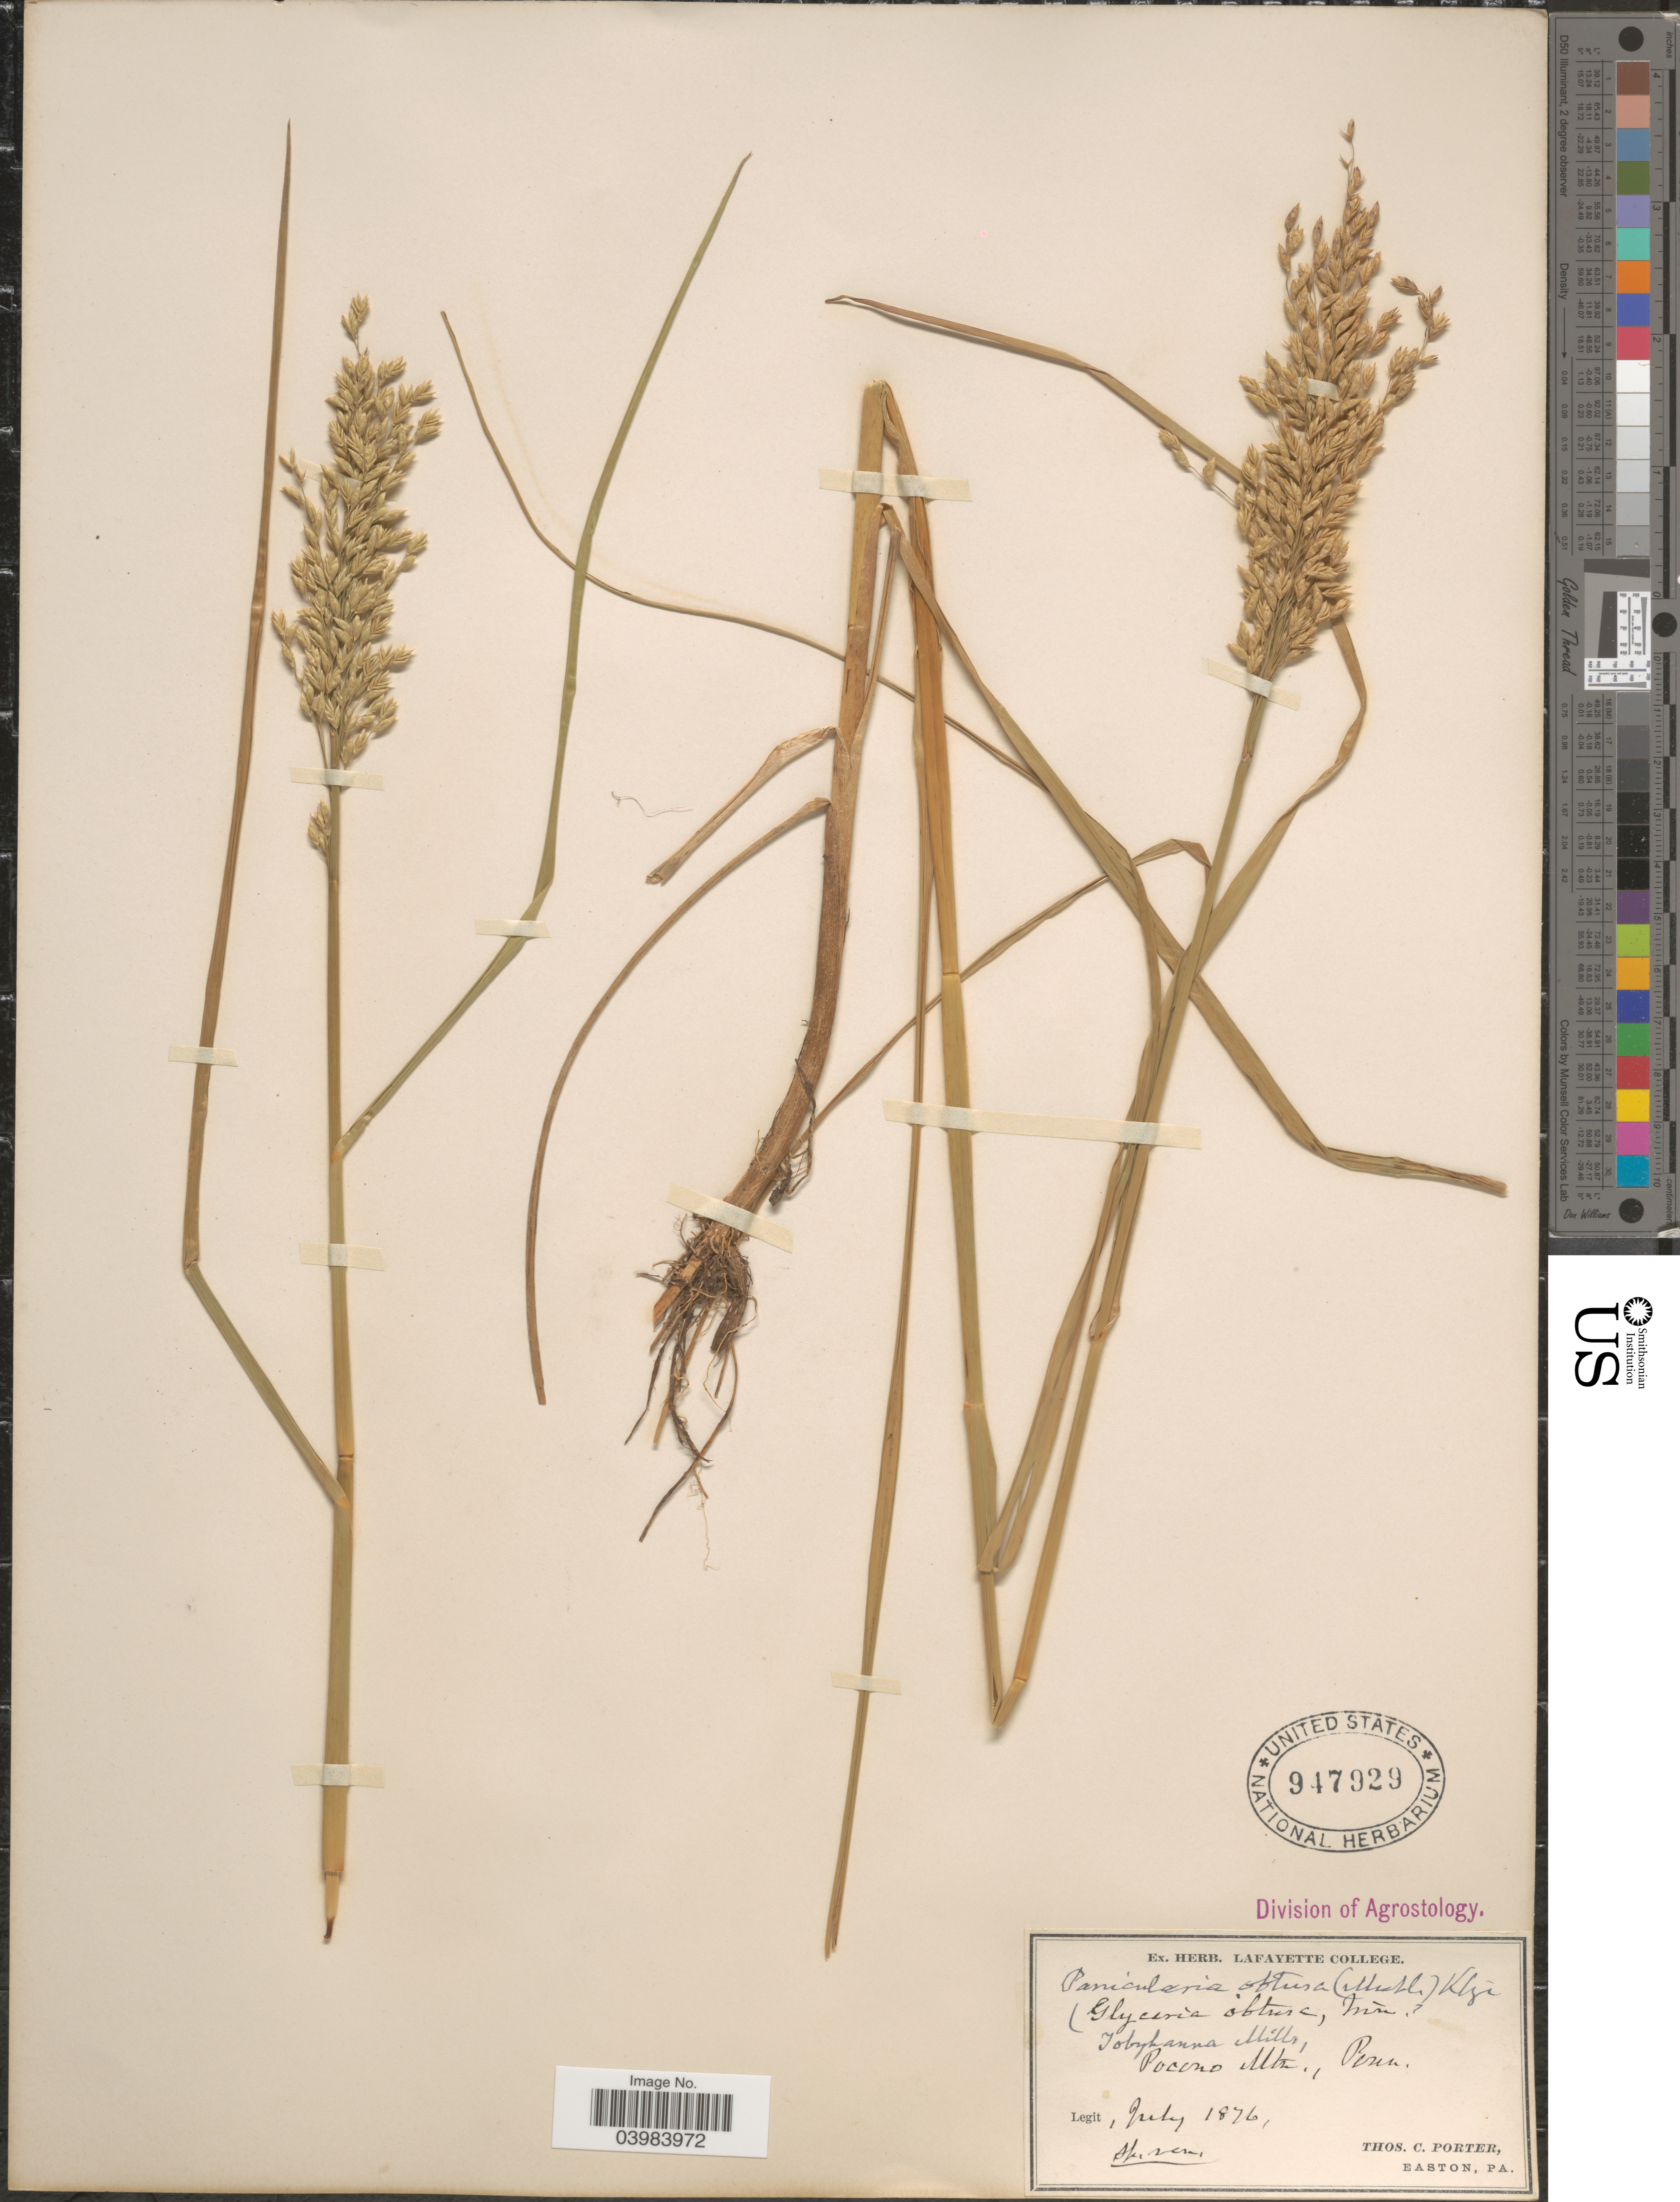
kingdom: Plantae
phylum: Tracheophyta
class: Liliopsida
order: Poales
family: Poaceae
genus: Glyceria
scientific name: Glyceria obtusa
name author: (Muhl.) Trin.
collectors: T. Porter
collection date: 1876-07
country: United States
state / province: Pennsylvania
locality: Pocono Mts.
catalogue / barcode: US 947929